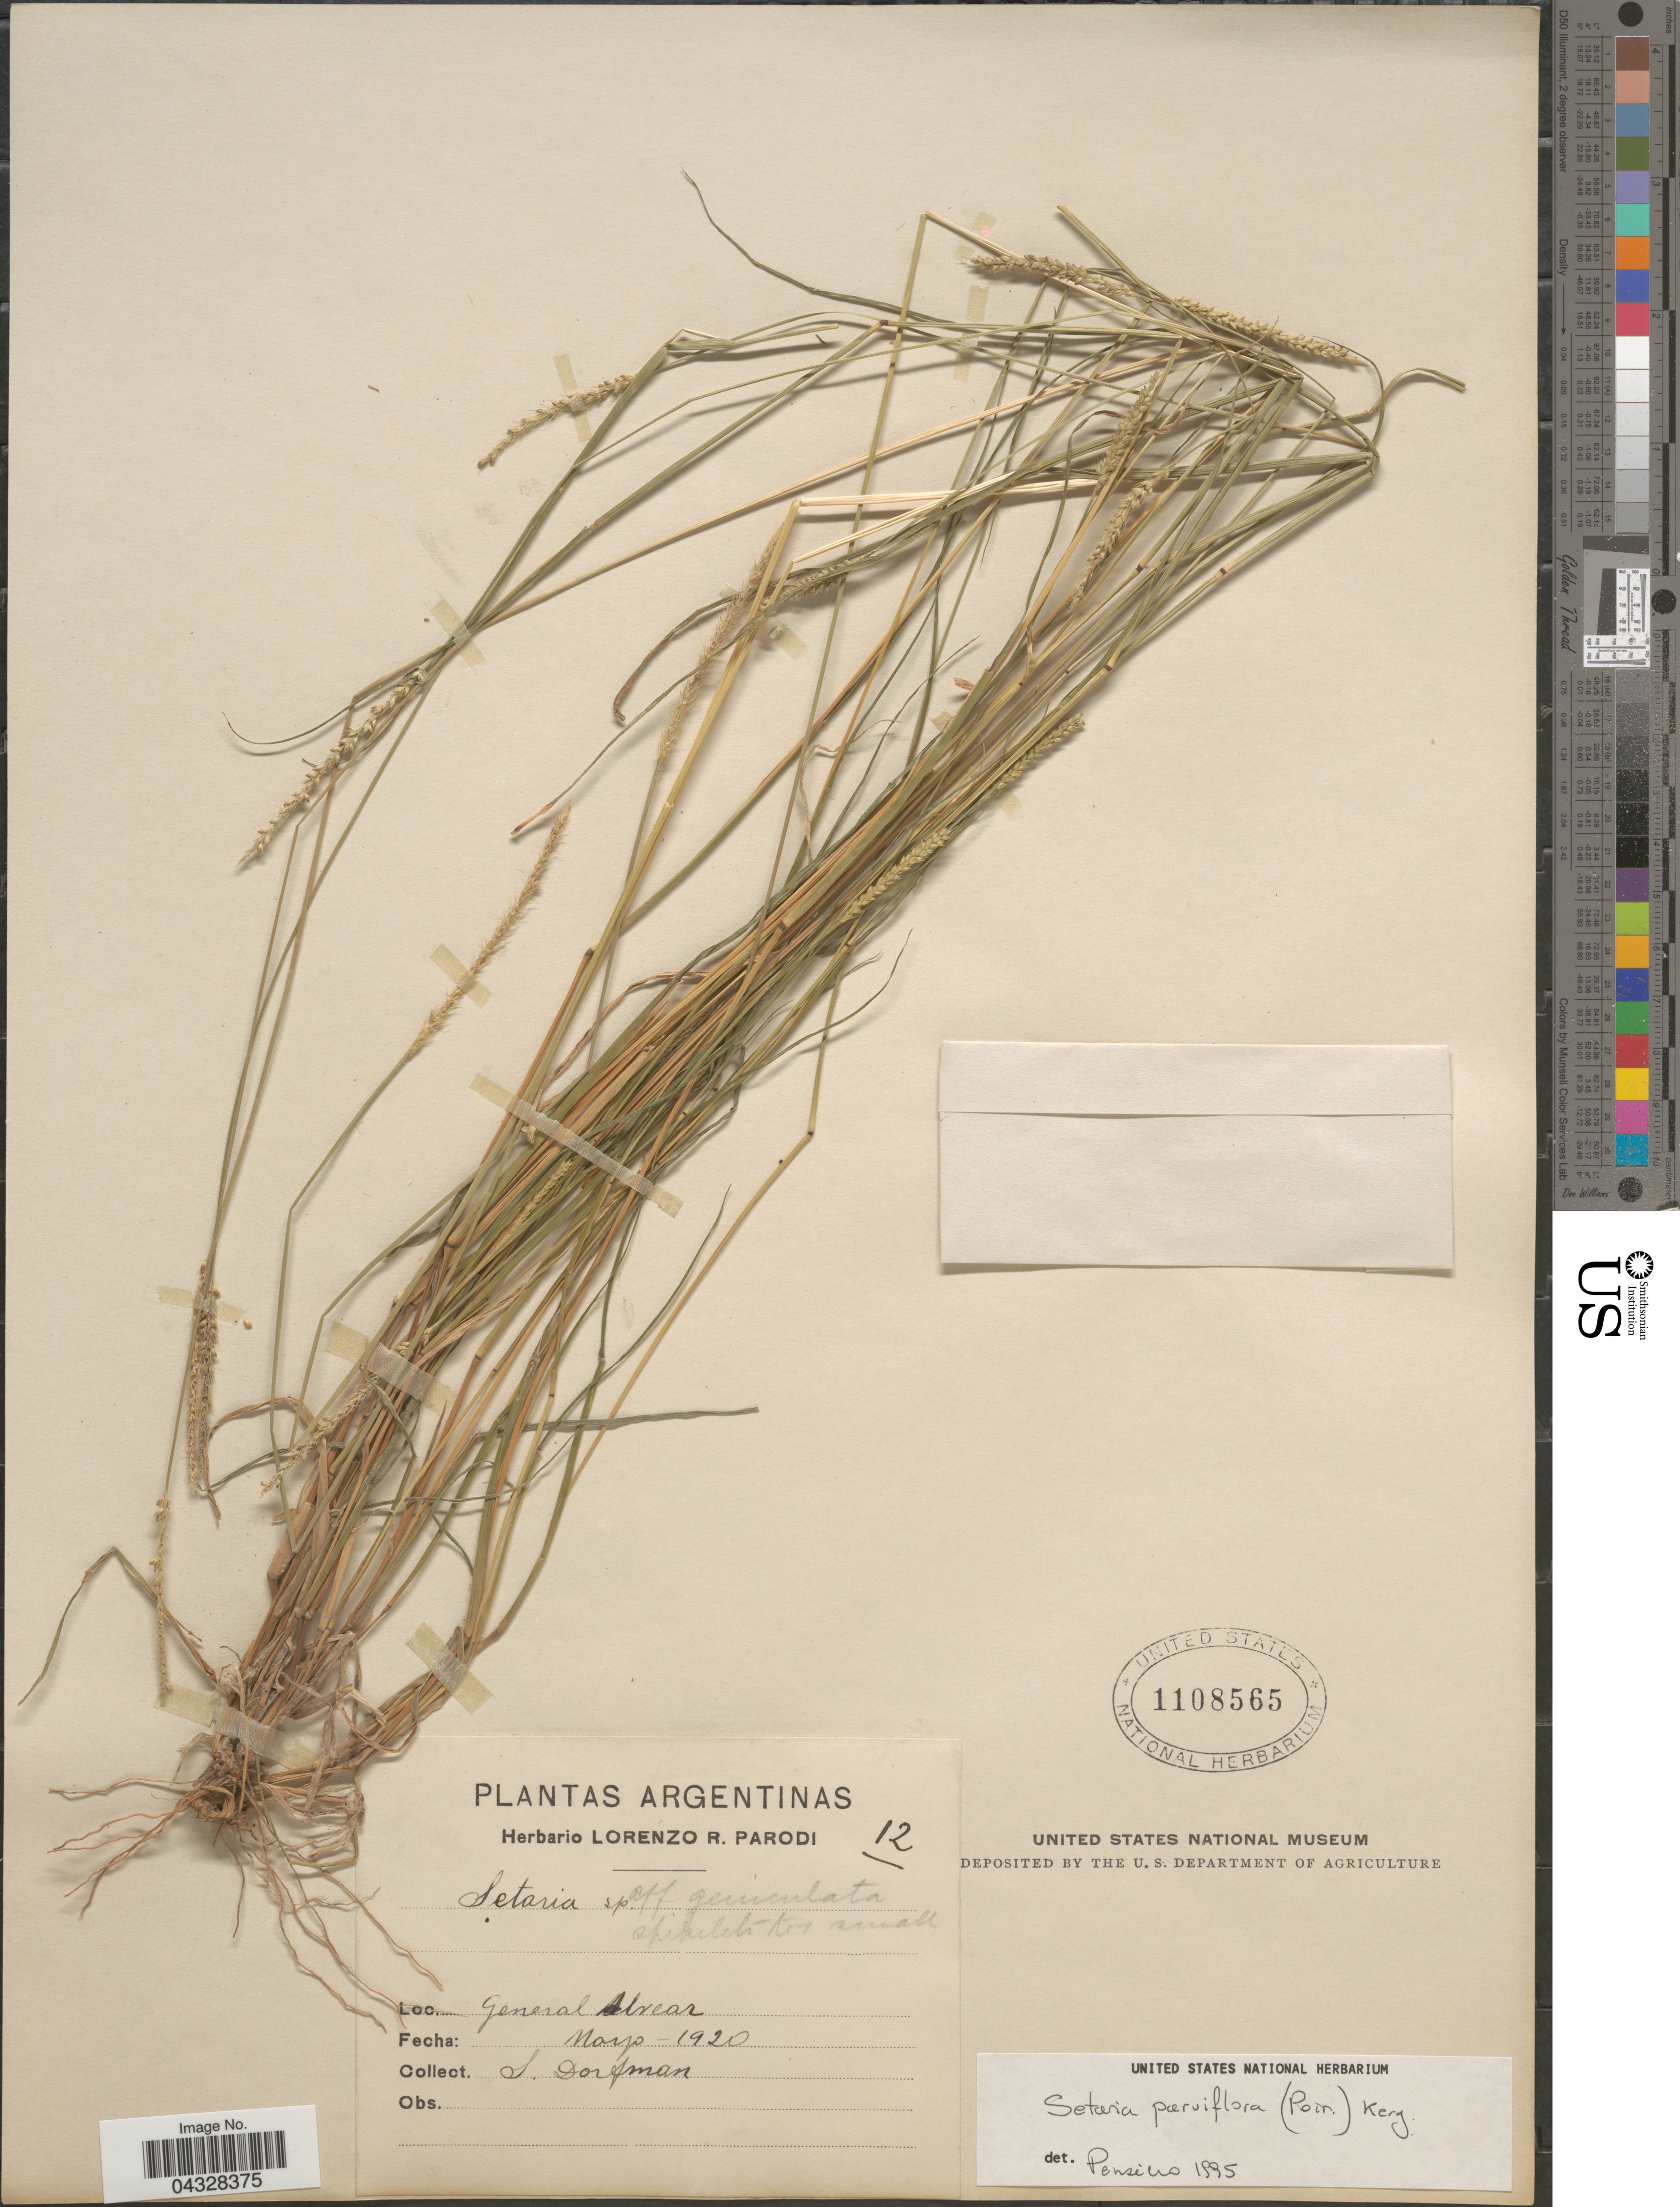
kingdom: Plantae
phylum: Tracheophyta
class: Liliopsida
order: Poales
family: Poaceae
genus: Setaria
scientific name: Setaria parviflora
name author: (Poir.) Kerguélen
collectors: S. Dorfman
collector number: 12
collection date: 1920-03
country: Argentina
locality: General Alvear.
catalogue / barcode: US 1108565